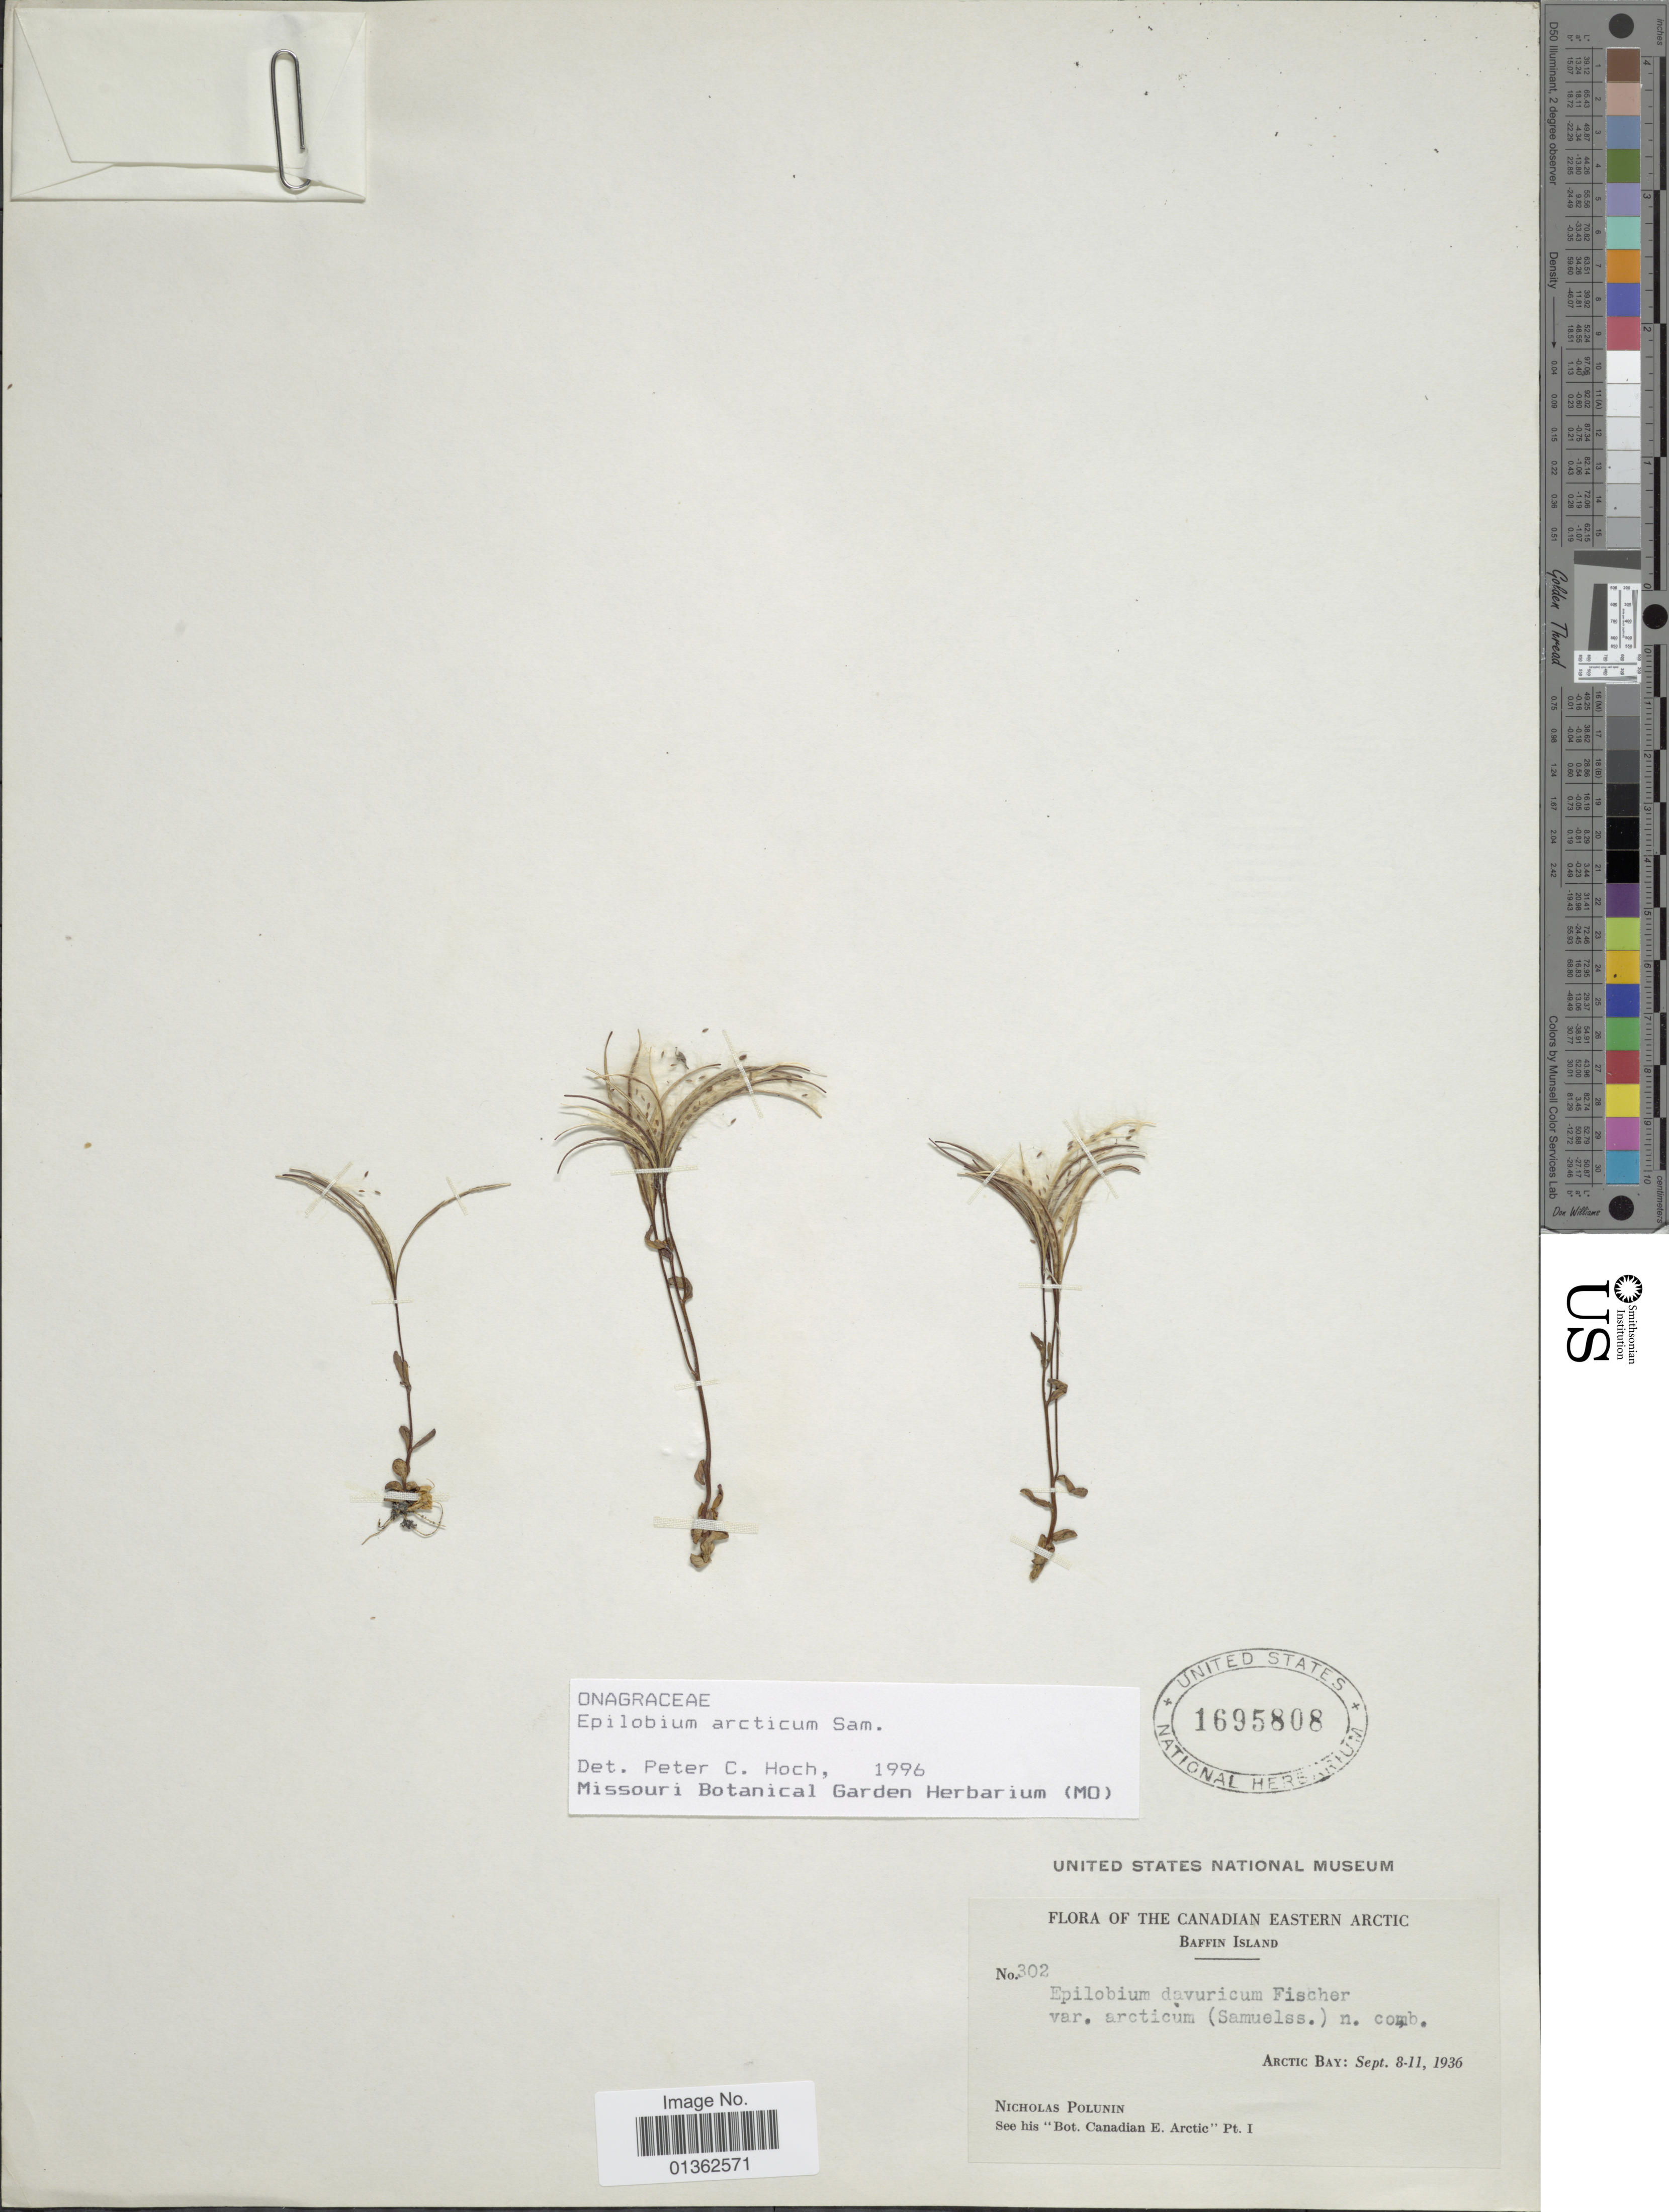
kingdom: Plantae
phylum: Tracheophyta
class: Magnoliopsida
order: Myrtales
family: Onagraceae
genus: Epilobium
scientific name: Epilobium articum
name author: Sam.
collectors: N. V. Polunin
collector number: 302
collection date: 1936-09-08/1936-09-11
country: Canada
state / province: Nunavut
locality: Canadian eastern Arctic. Baffin Island. Arctic Bay.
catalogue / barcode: US 1695808